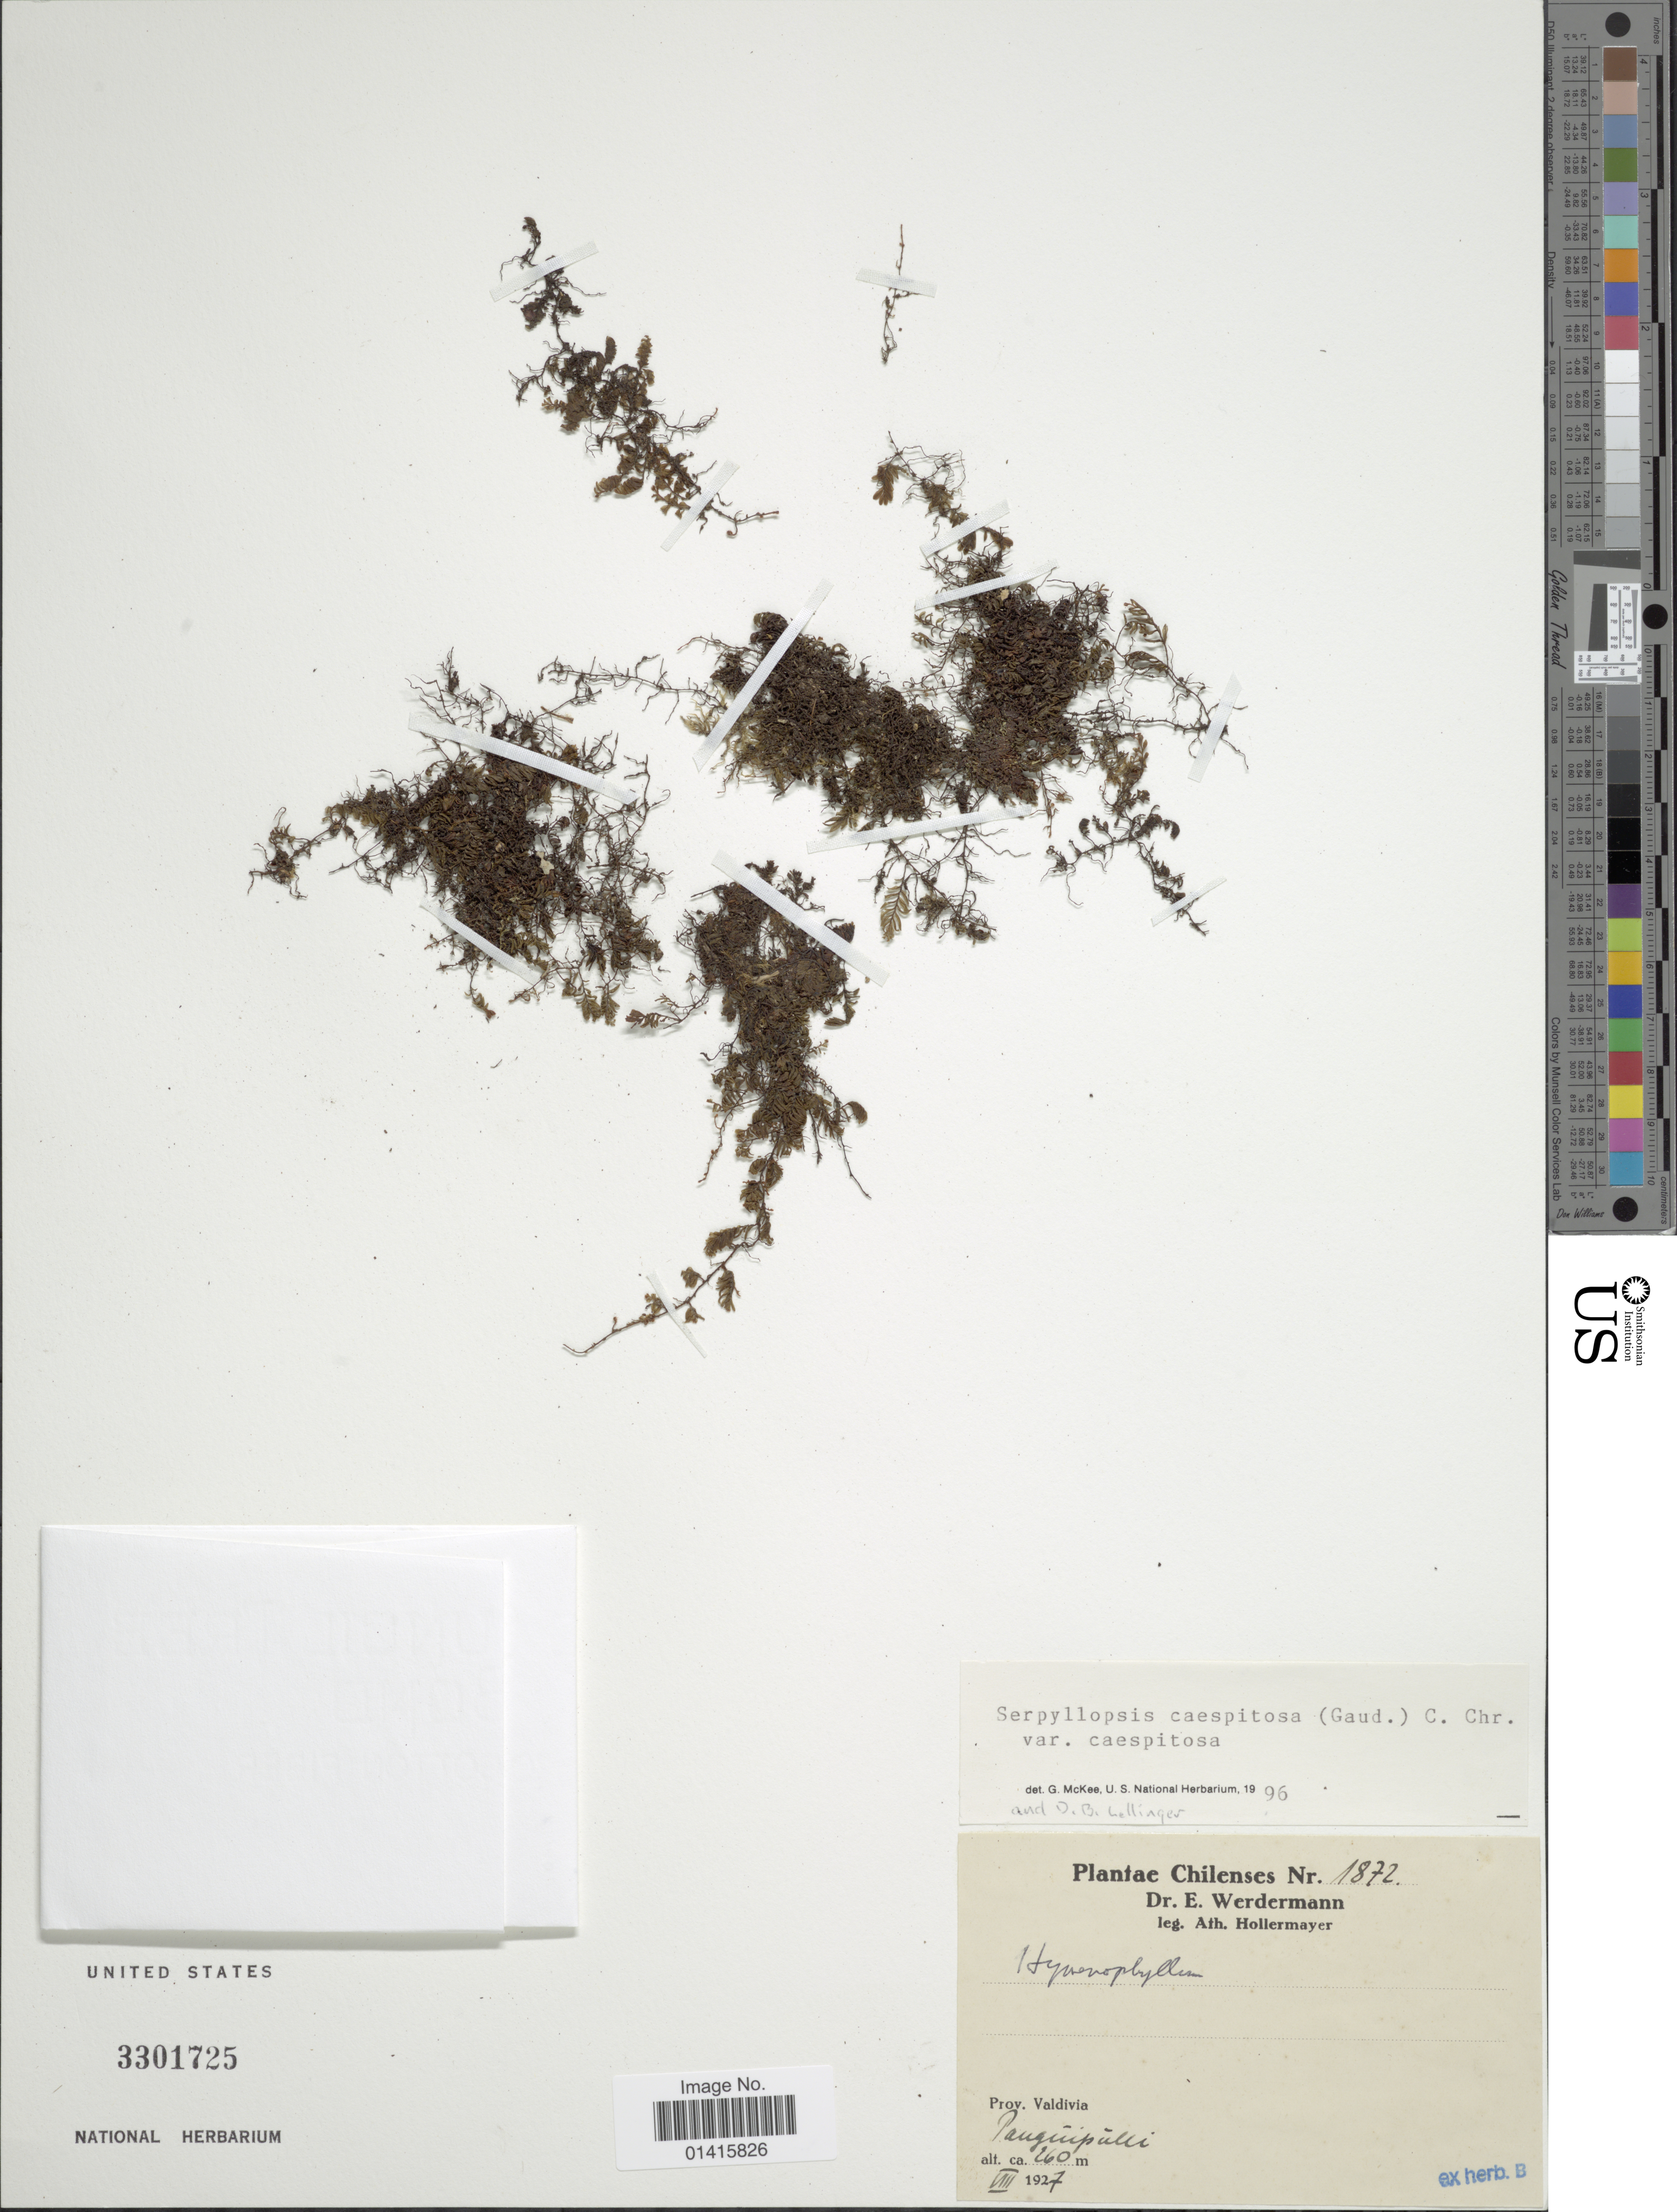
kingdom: Plantae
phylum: Tracheophyta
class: Polypodiopsida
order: Hymenophyllales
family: Hymenophyllaceae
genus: Hymenophyllum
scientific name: Hymenophyllum caespitosum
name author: Gaudich.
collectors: A. Hollermayer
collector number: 1872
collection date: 1927-08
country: Chile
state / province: Los Ríos (XIV)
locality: Prov. Valdivia, Panguipulli.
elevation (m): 260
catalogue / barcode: US 3301725